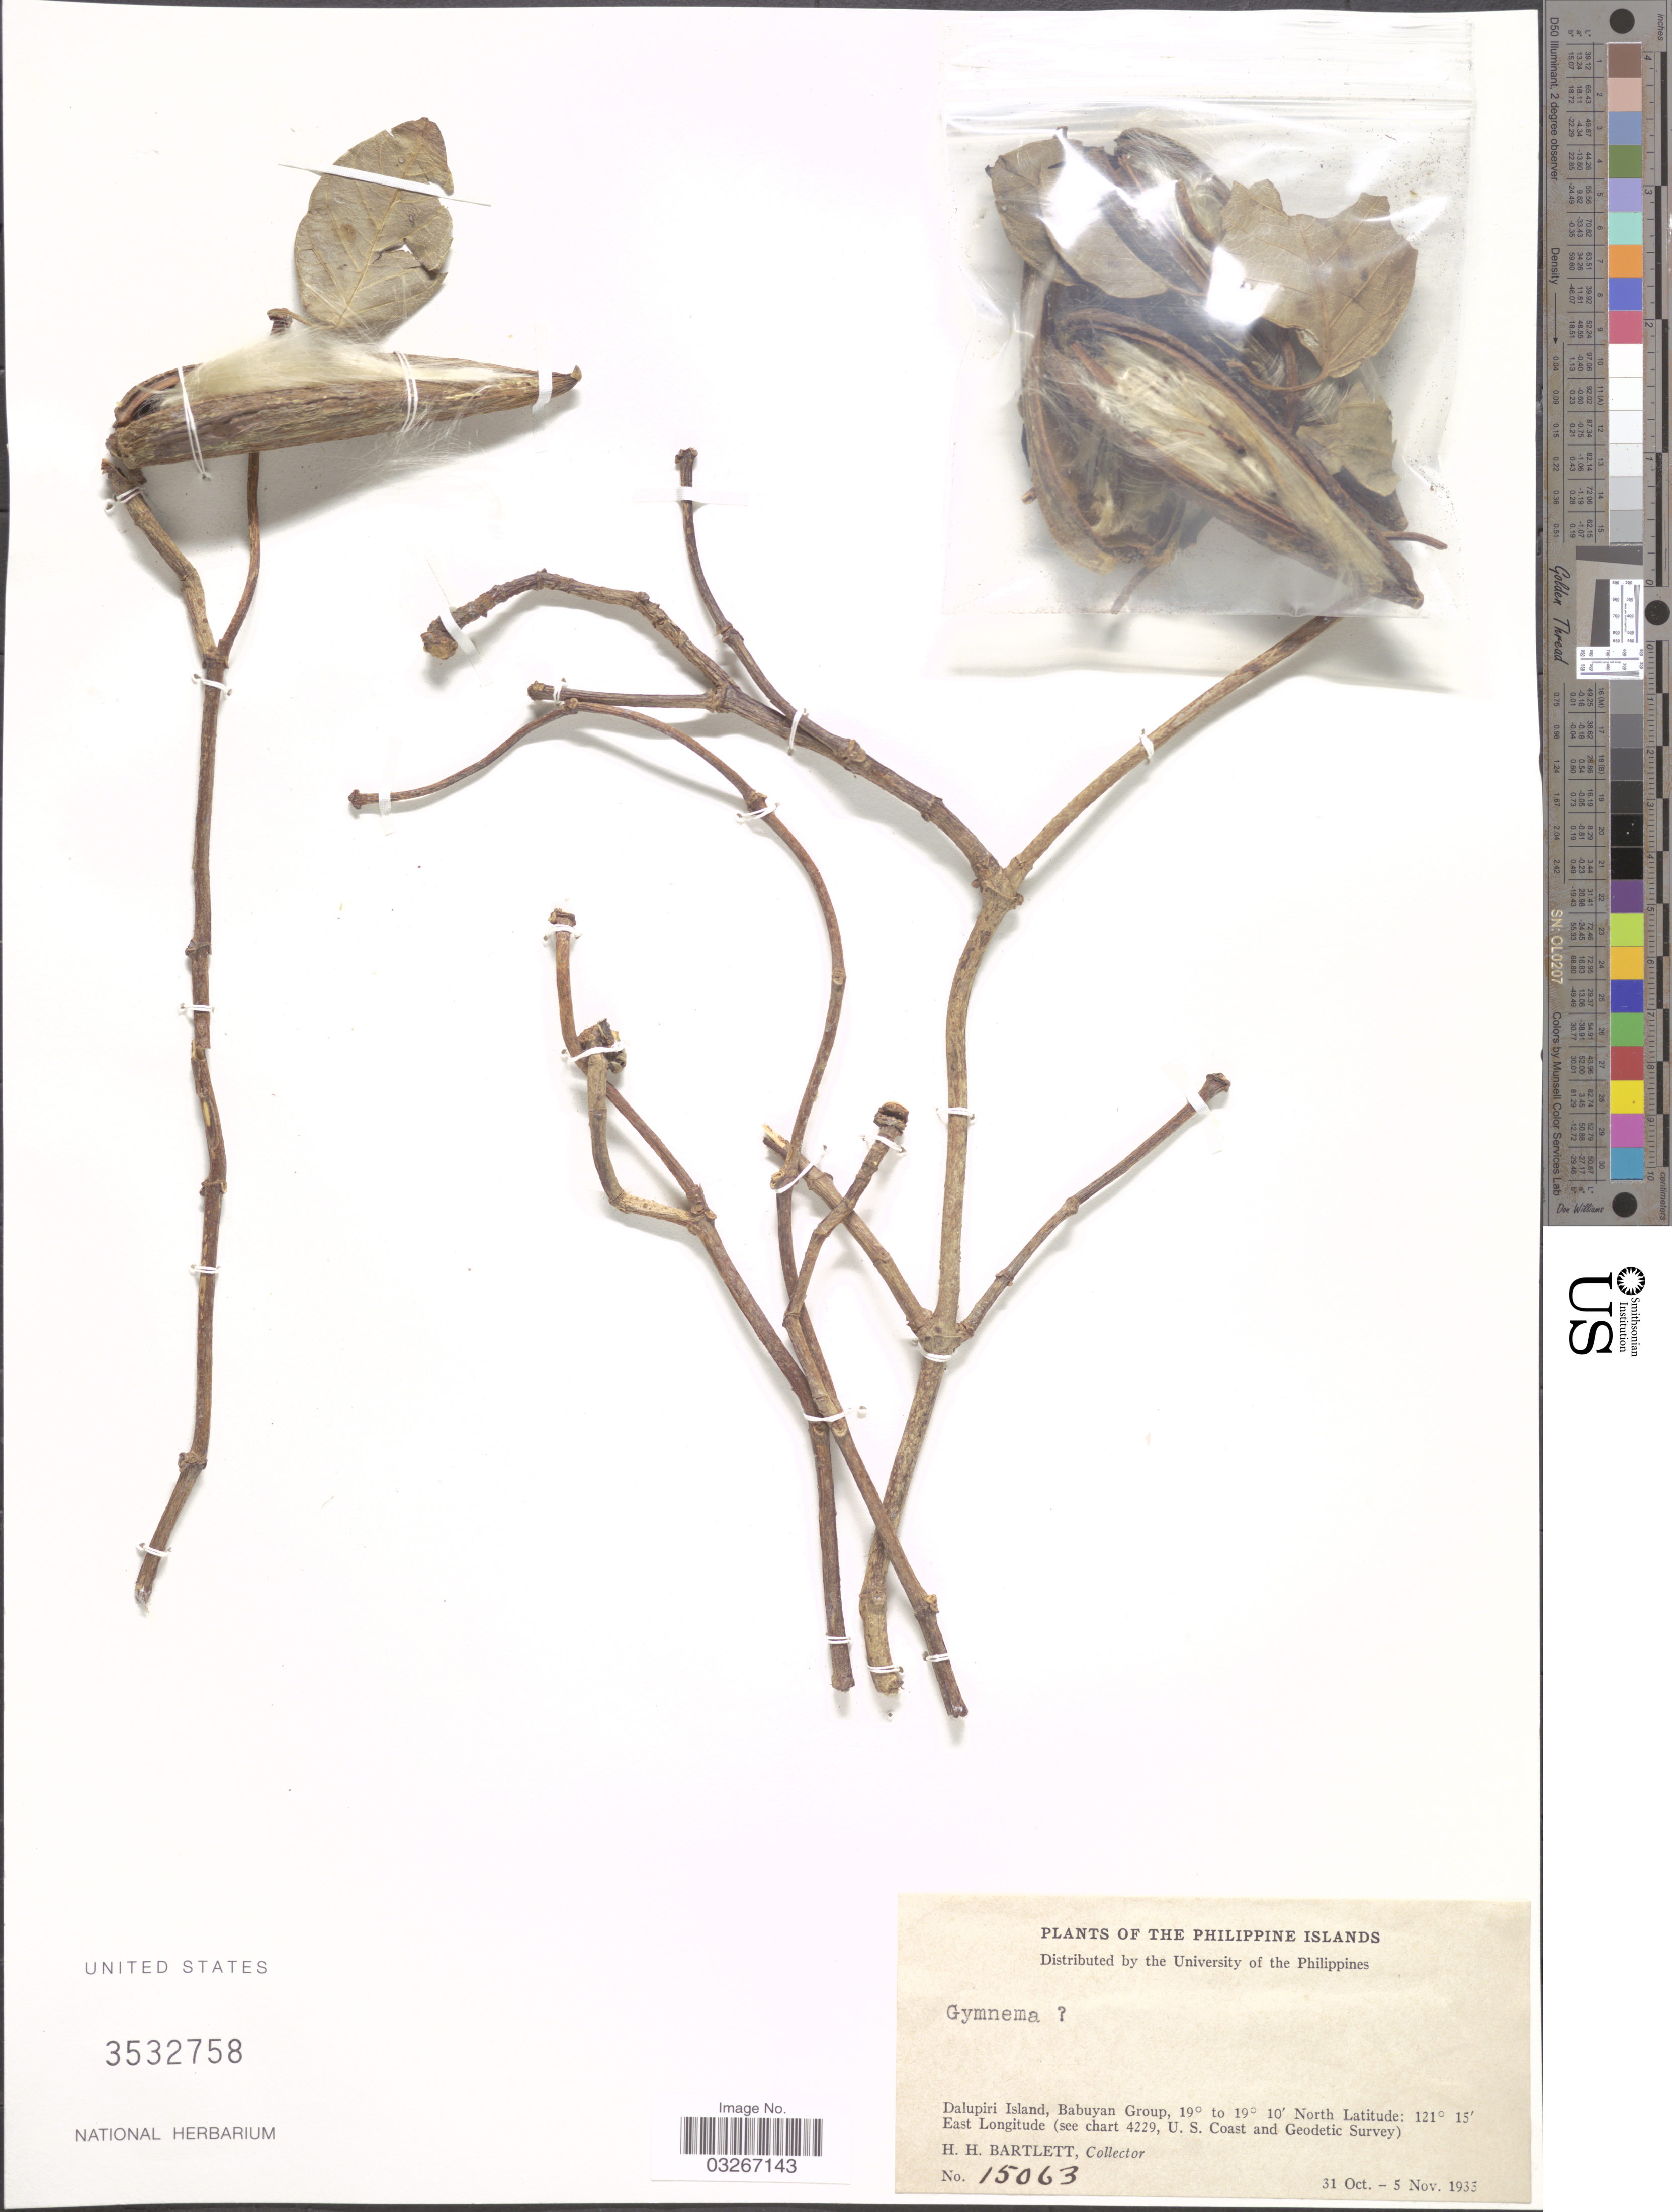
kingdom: Plantae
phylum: Tracheophyta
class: Magnoliopsida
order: Gentianales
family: Apocynaceae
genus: Gymnema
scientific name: Gymnema sp.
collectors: H. H. Bartlett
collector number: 15063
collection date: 1935-10-31/1935-11-05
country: Philippines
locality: Dalupiri Island, Babuyan Group.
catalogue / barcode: US 3532758